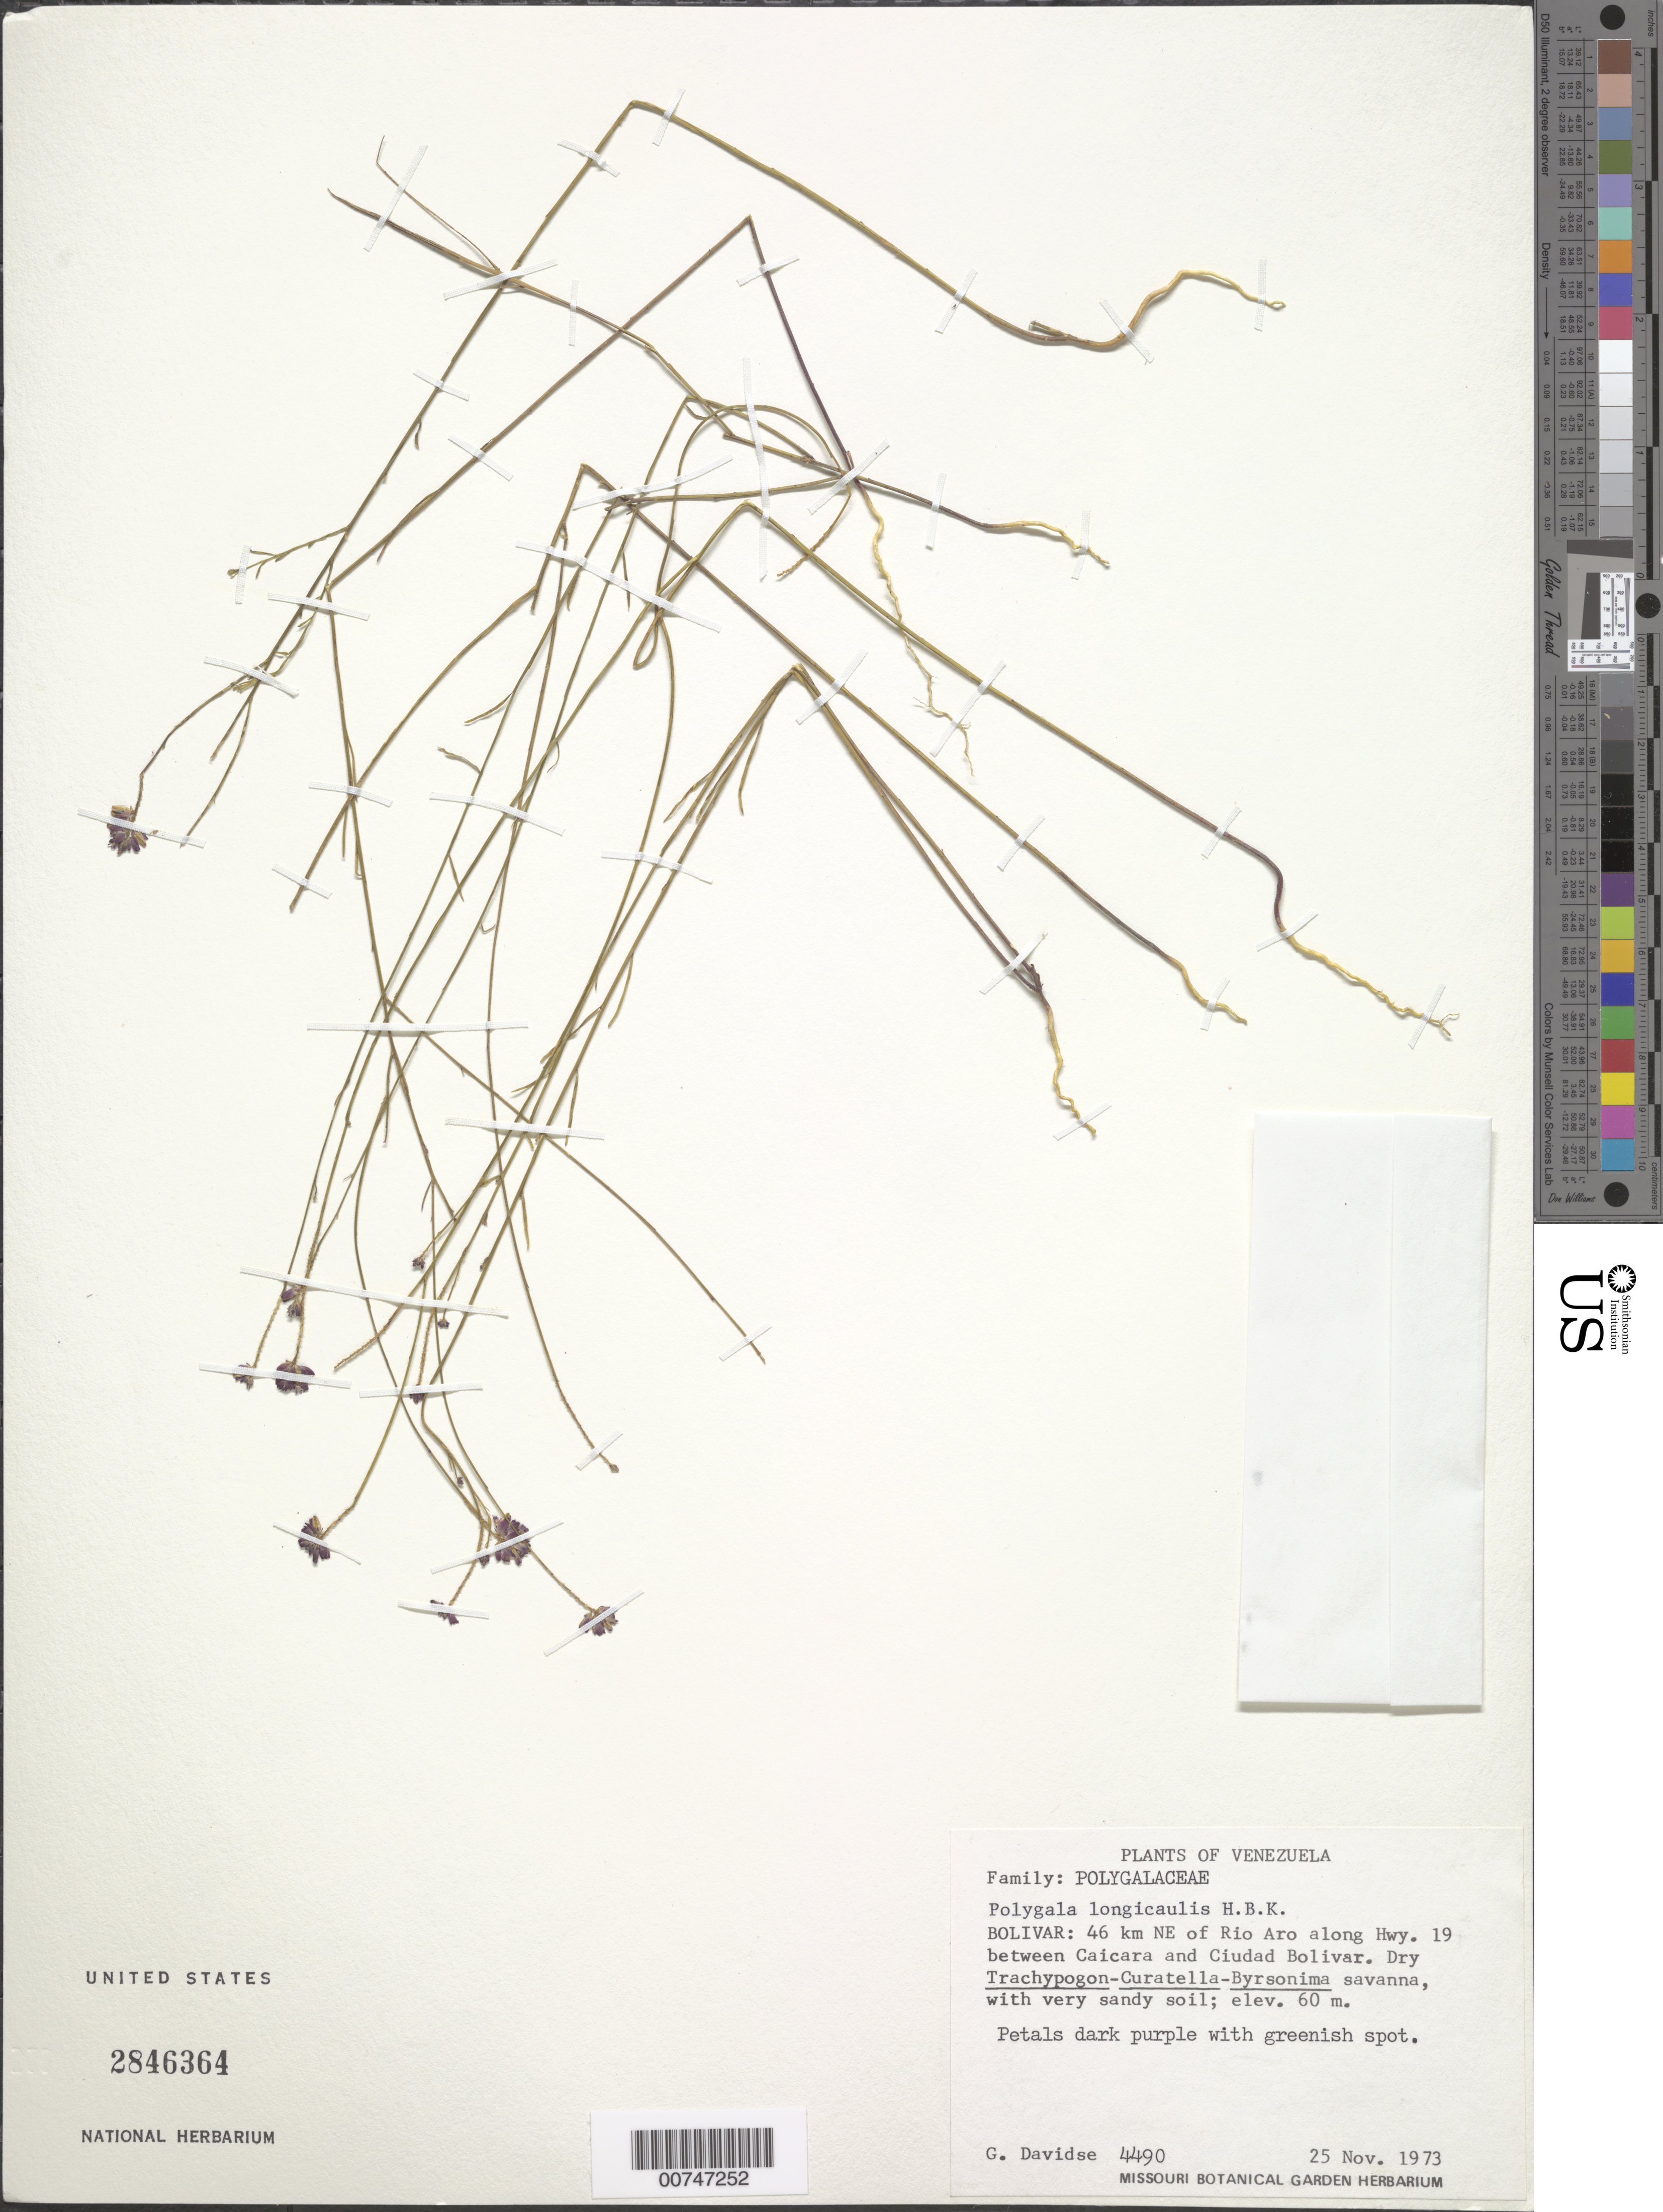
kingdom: Plantae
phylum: Tracheophyta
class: Magnoliopsida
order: Fabales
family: Polygalaceae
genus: Polygala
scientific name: Polygala longicaulis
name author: Kunth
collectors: G. Davidse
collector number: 4490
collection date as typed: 25-Nov-73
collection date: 1973-11-25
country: Venezuela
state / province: Bolívar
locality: Caicara to Ciudad Bolívar, 46 km NE of Río Aro, along Hwy 19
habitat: Dry savanna, with very sandy soil, with Trachypogon, Curatella ,Byrsonima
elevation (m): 60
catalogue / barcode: US 2846364